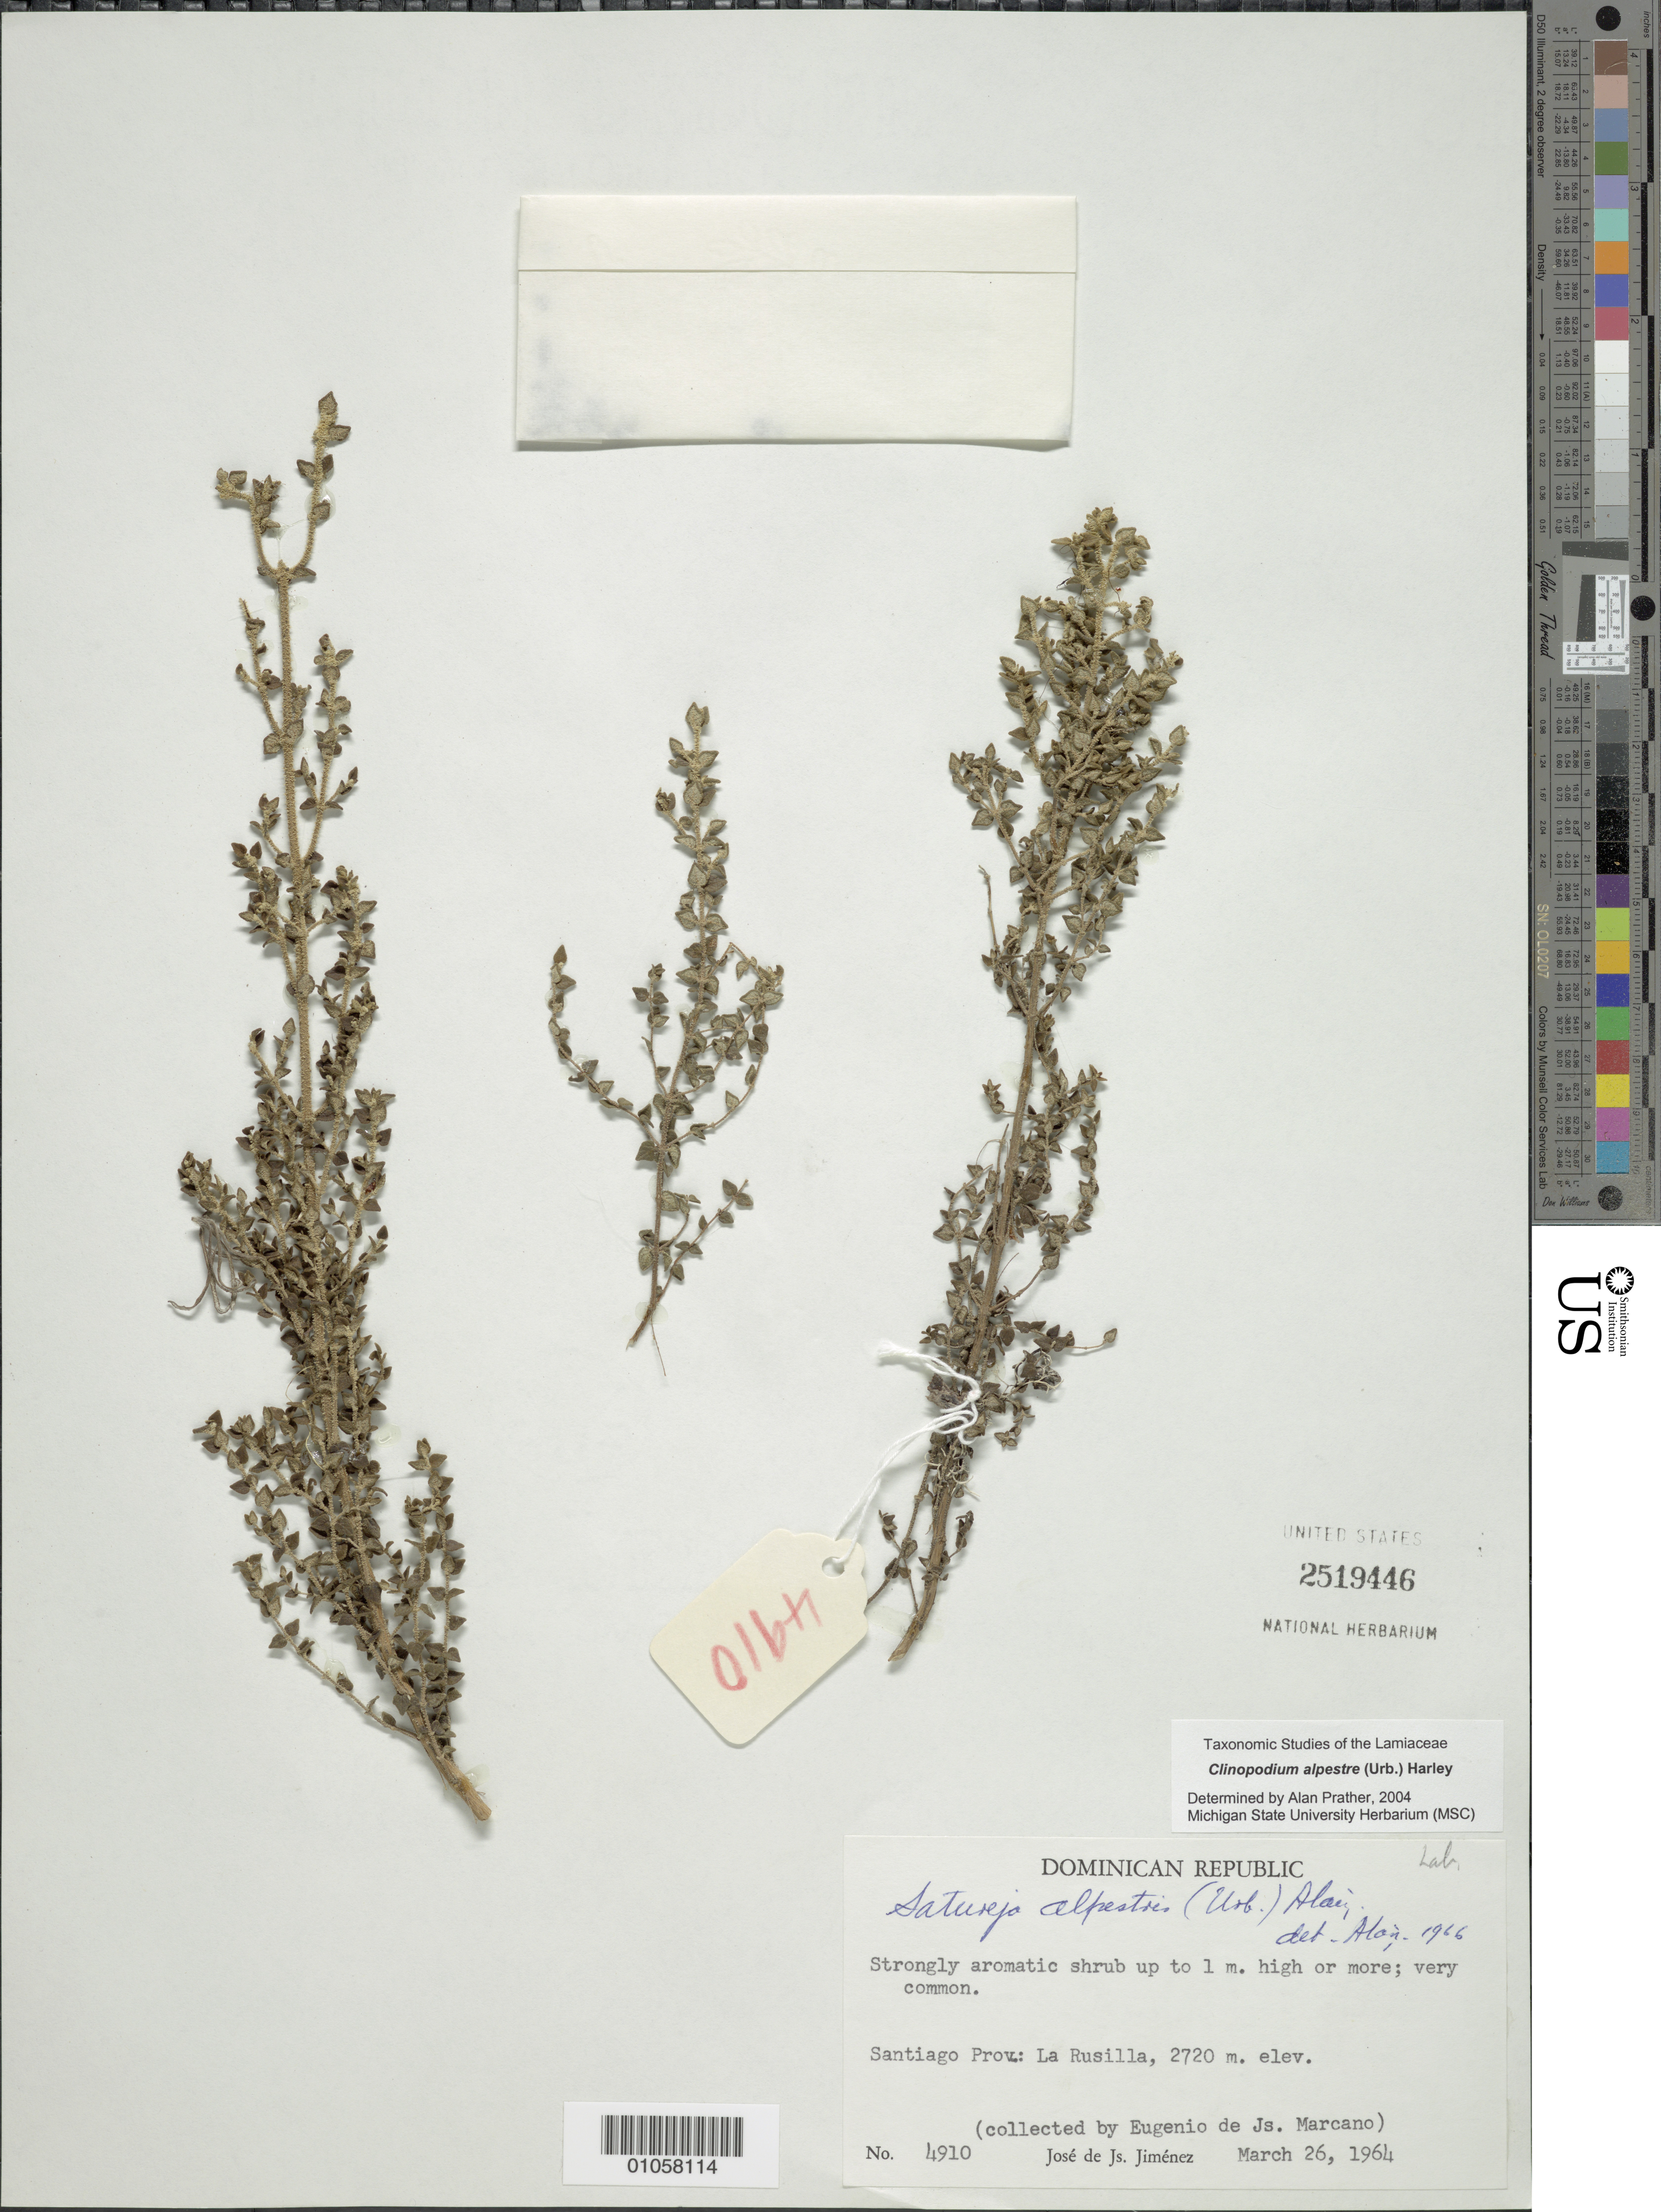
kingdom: Plantae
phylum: Tracheophyta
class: Magnoliopsida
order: Lamiales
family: Lamiaceae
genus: Clinopodium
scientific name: Clinopodium alpestre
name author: (Urb.) Harley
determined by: Prather, L. A.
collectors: E. J. Marcano F. & J. J. Jiménez Almonte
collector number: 4910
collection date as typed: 26 Mar 1964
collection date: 1964-03-26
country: Dominican Republic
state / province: Santiago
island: Hispaniola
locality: La Russila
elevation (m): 2720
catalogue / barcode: US 2519446